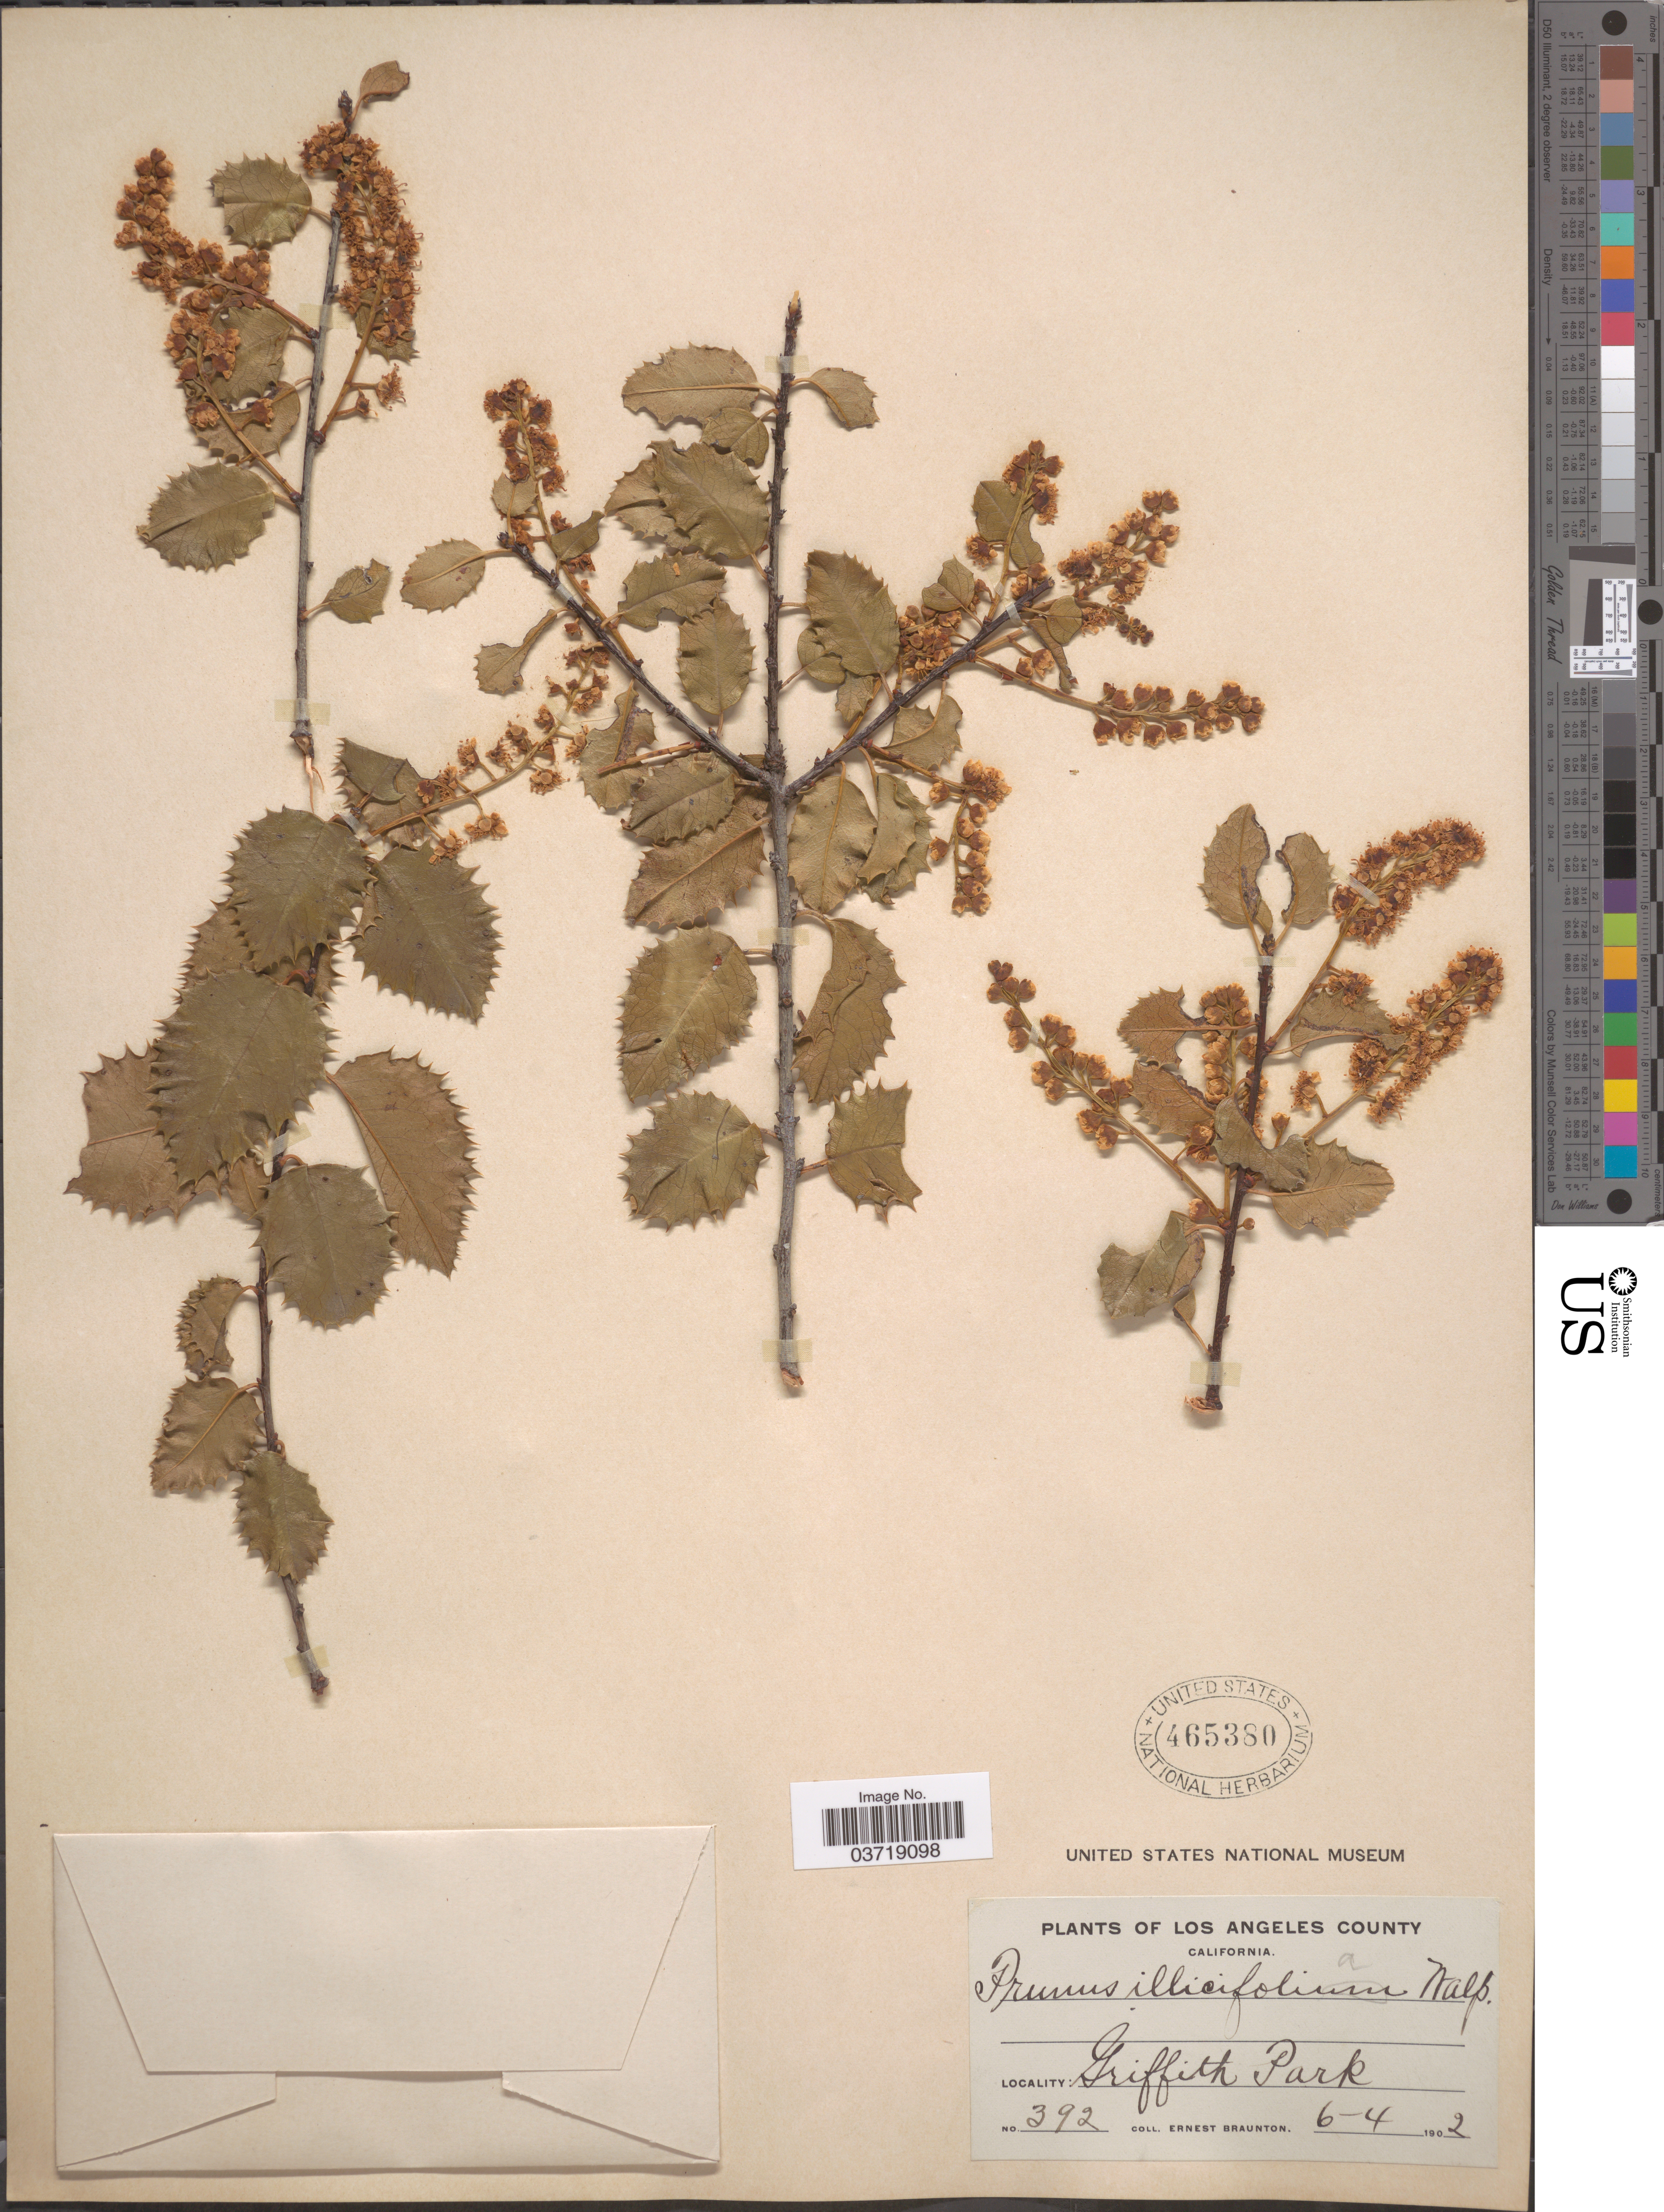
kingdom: Plantae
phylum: Tracheophyta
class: Magnoliopsida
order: Rosales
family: Rosaceae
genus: Prunus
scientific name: Prunus ilicifolia var. ilicifolia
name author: (Nutt. ex Hook. & Arn.) D. Dietr.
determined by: Strong, Mark T., (BOT), Smithsonian Institution - National Museum of Natural History (UNITED STATES)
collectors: E. Braunton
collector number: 392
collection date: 1902-06-04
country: United States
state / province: California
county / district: Los Angeles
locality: Los Angeles County. Griffith Park.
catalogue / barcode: US 465380